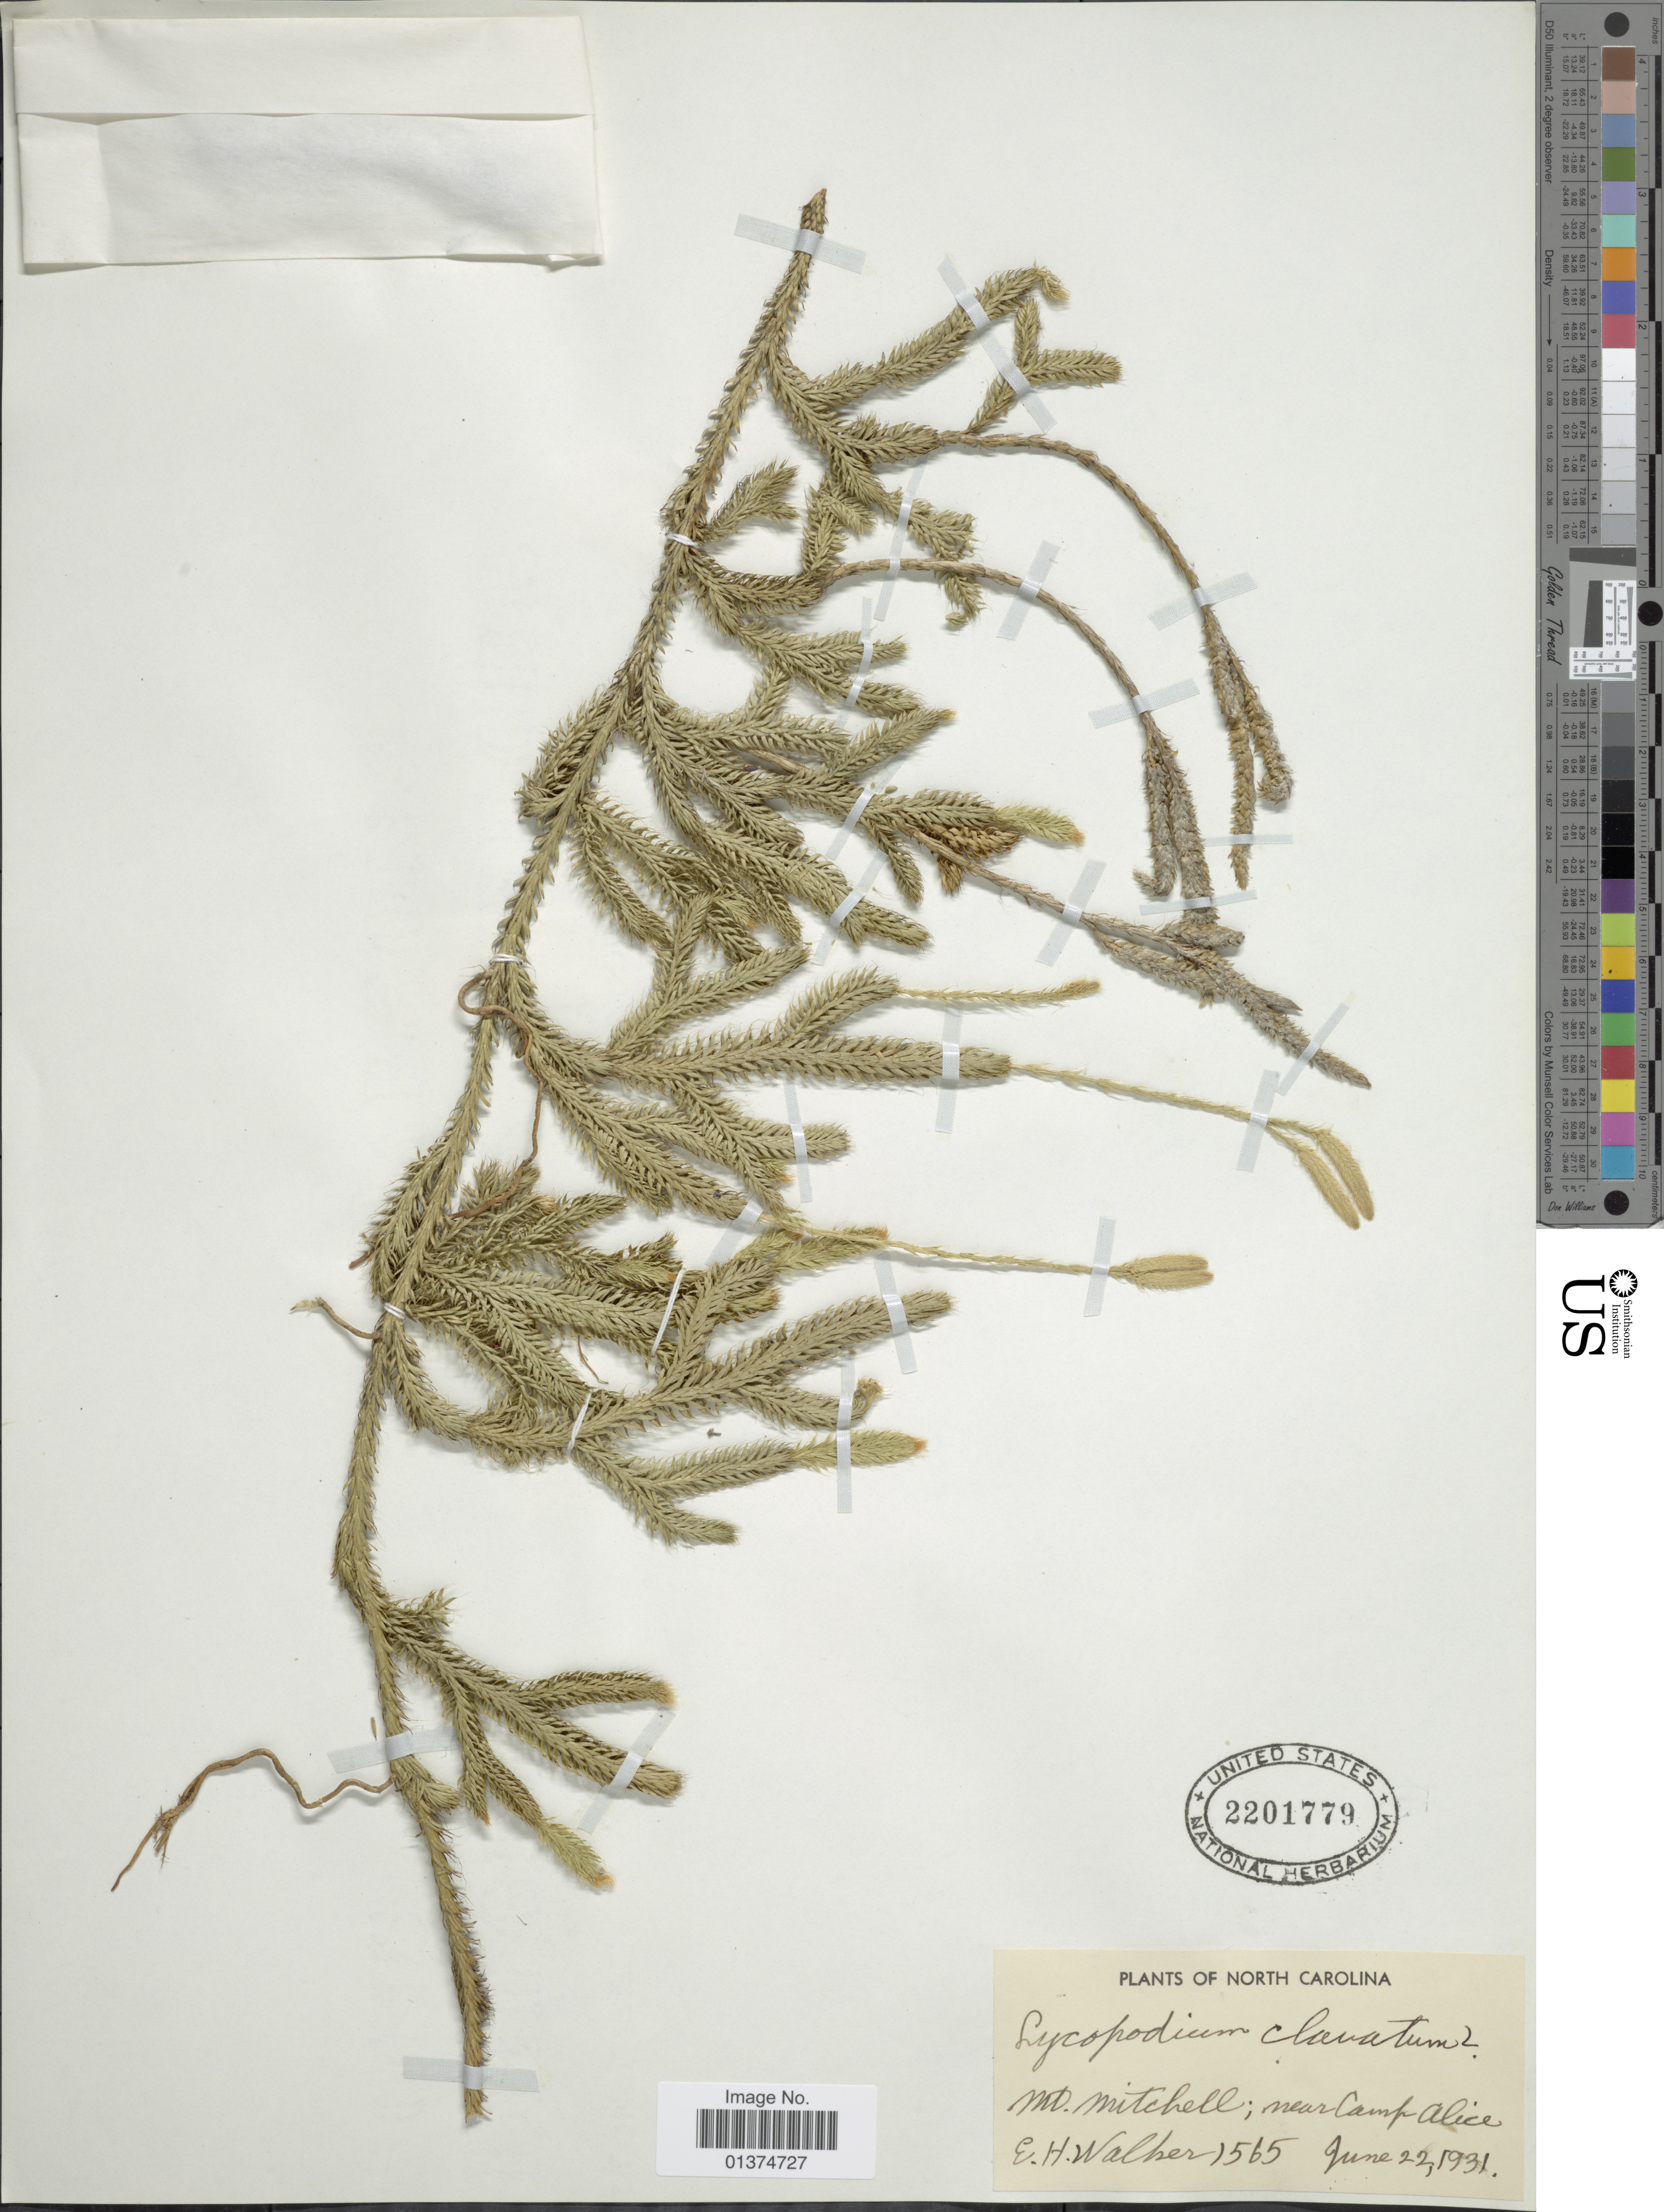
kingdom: Plantae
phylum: Tracheophyta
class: Lycopodiopsida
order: Lycopodiales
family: Lycopodiaceae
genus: Lycopodium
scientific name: Lycopodium clavatum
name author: L.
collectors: E. H. Walker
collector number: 1565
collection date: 1931-06-22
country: United States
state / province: North Carolina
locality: Mt Mitchell; near Camp Alice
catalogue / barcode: US 2201779